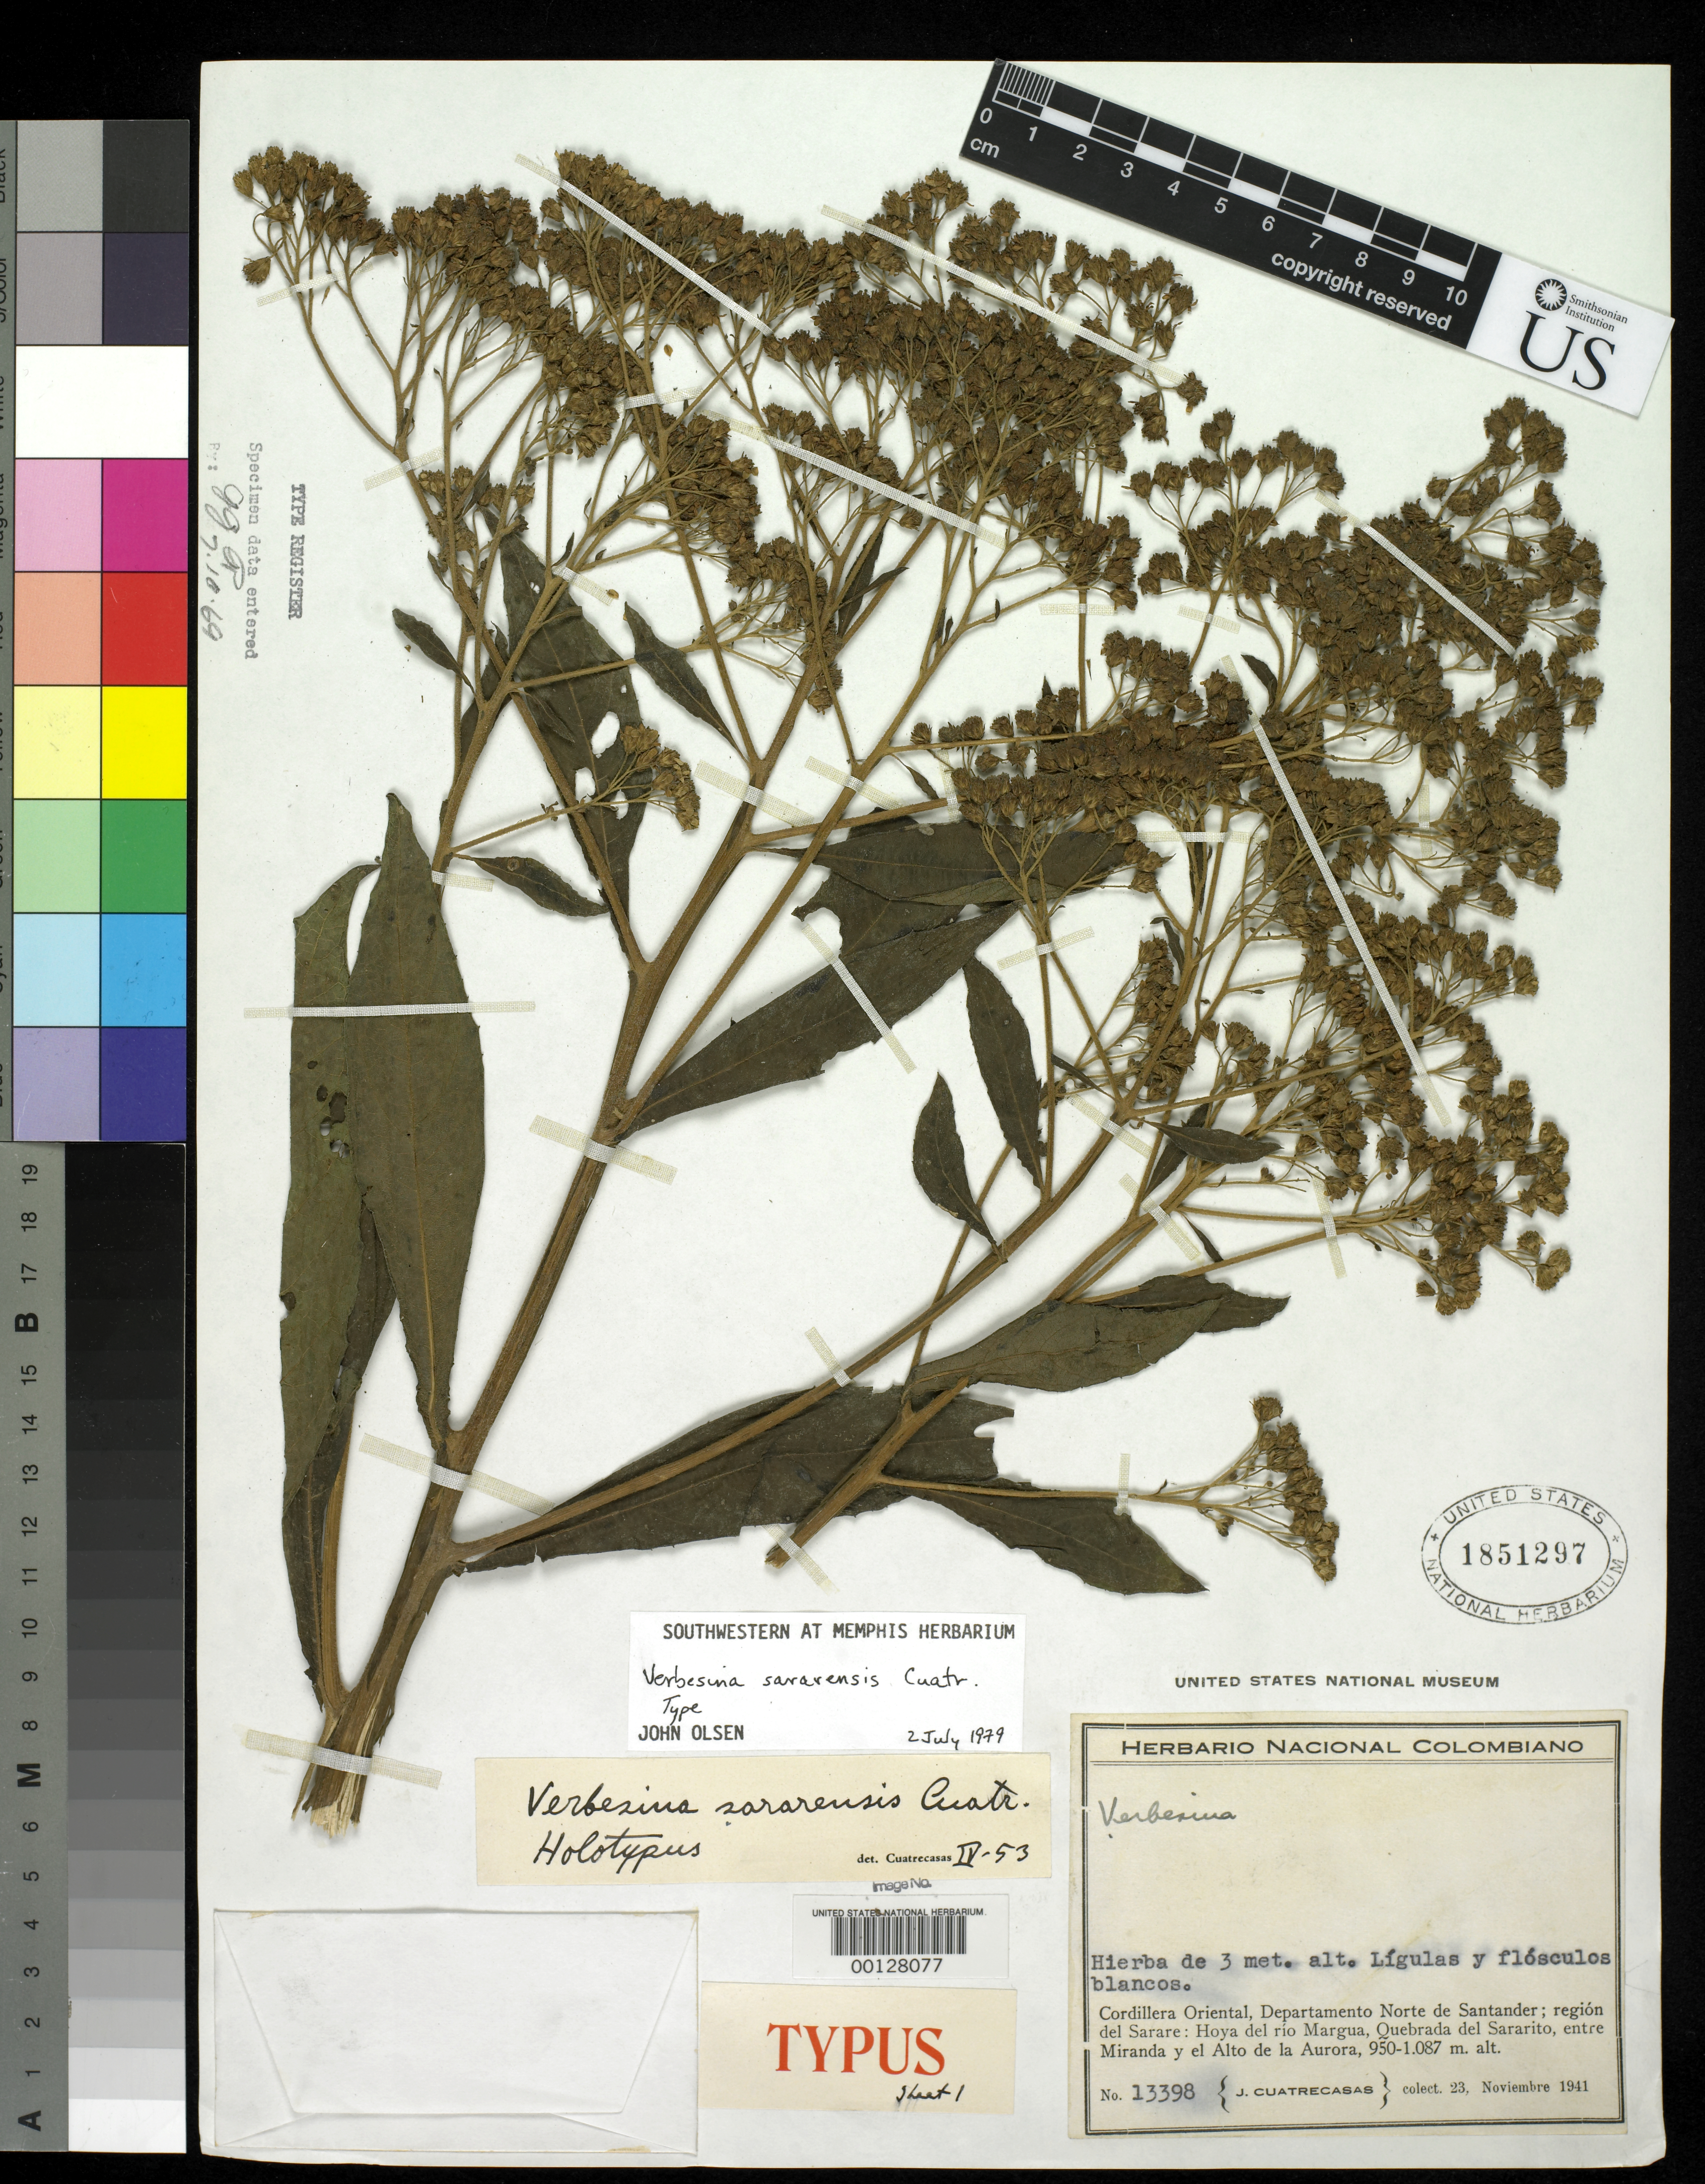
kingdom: Plantae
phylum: Tracheophyta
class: Magnoliopsida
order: Asterales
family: Asteraceae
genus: Verbesina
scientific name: Verbesina sararensis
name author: Cuatrec.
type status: Holotype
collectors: J. Cuatrecasas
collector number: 13398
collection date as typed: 23 Nov 1941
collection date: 1941-11-23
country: Colombia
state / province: Norte de Santander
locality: Entre Miranda and Alto de La Aurora.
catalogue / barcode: US 1851297